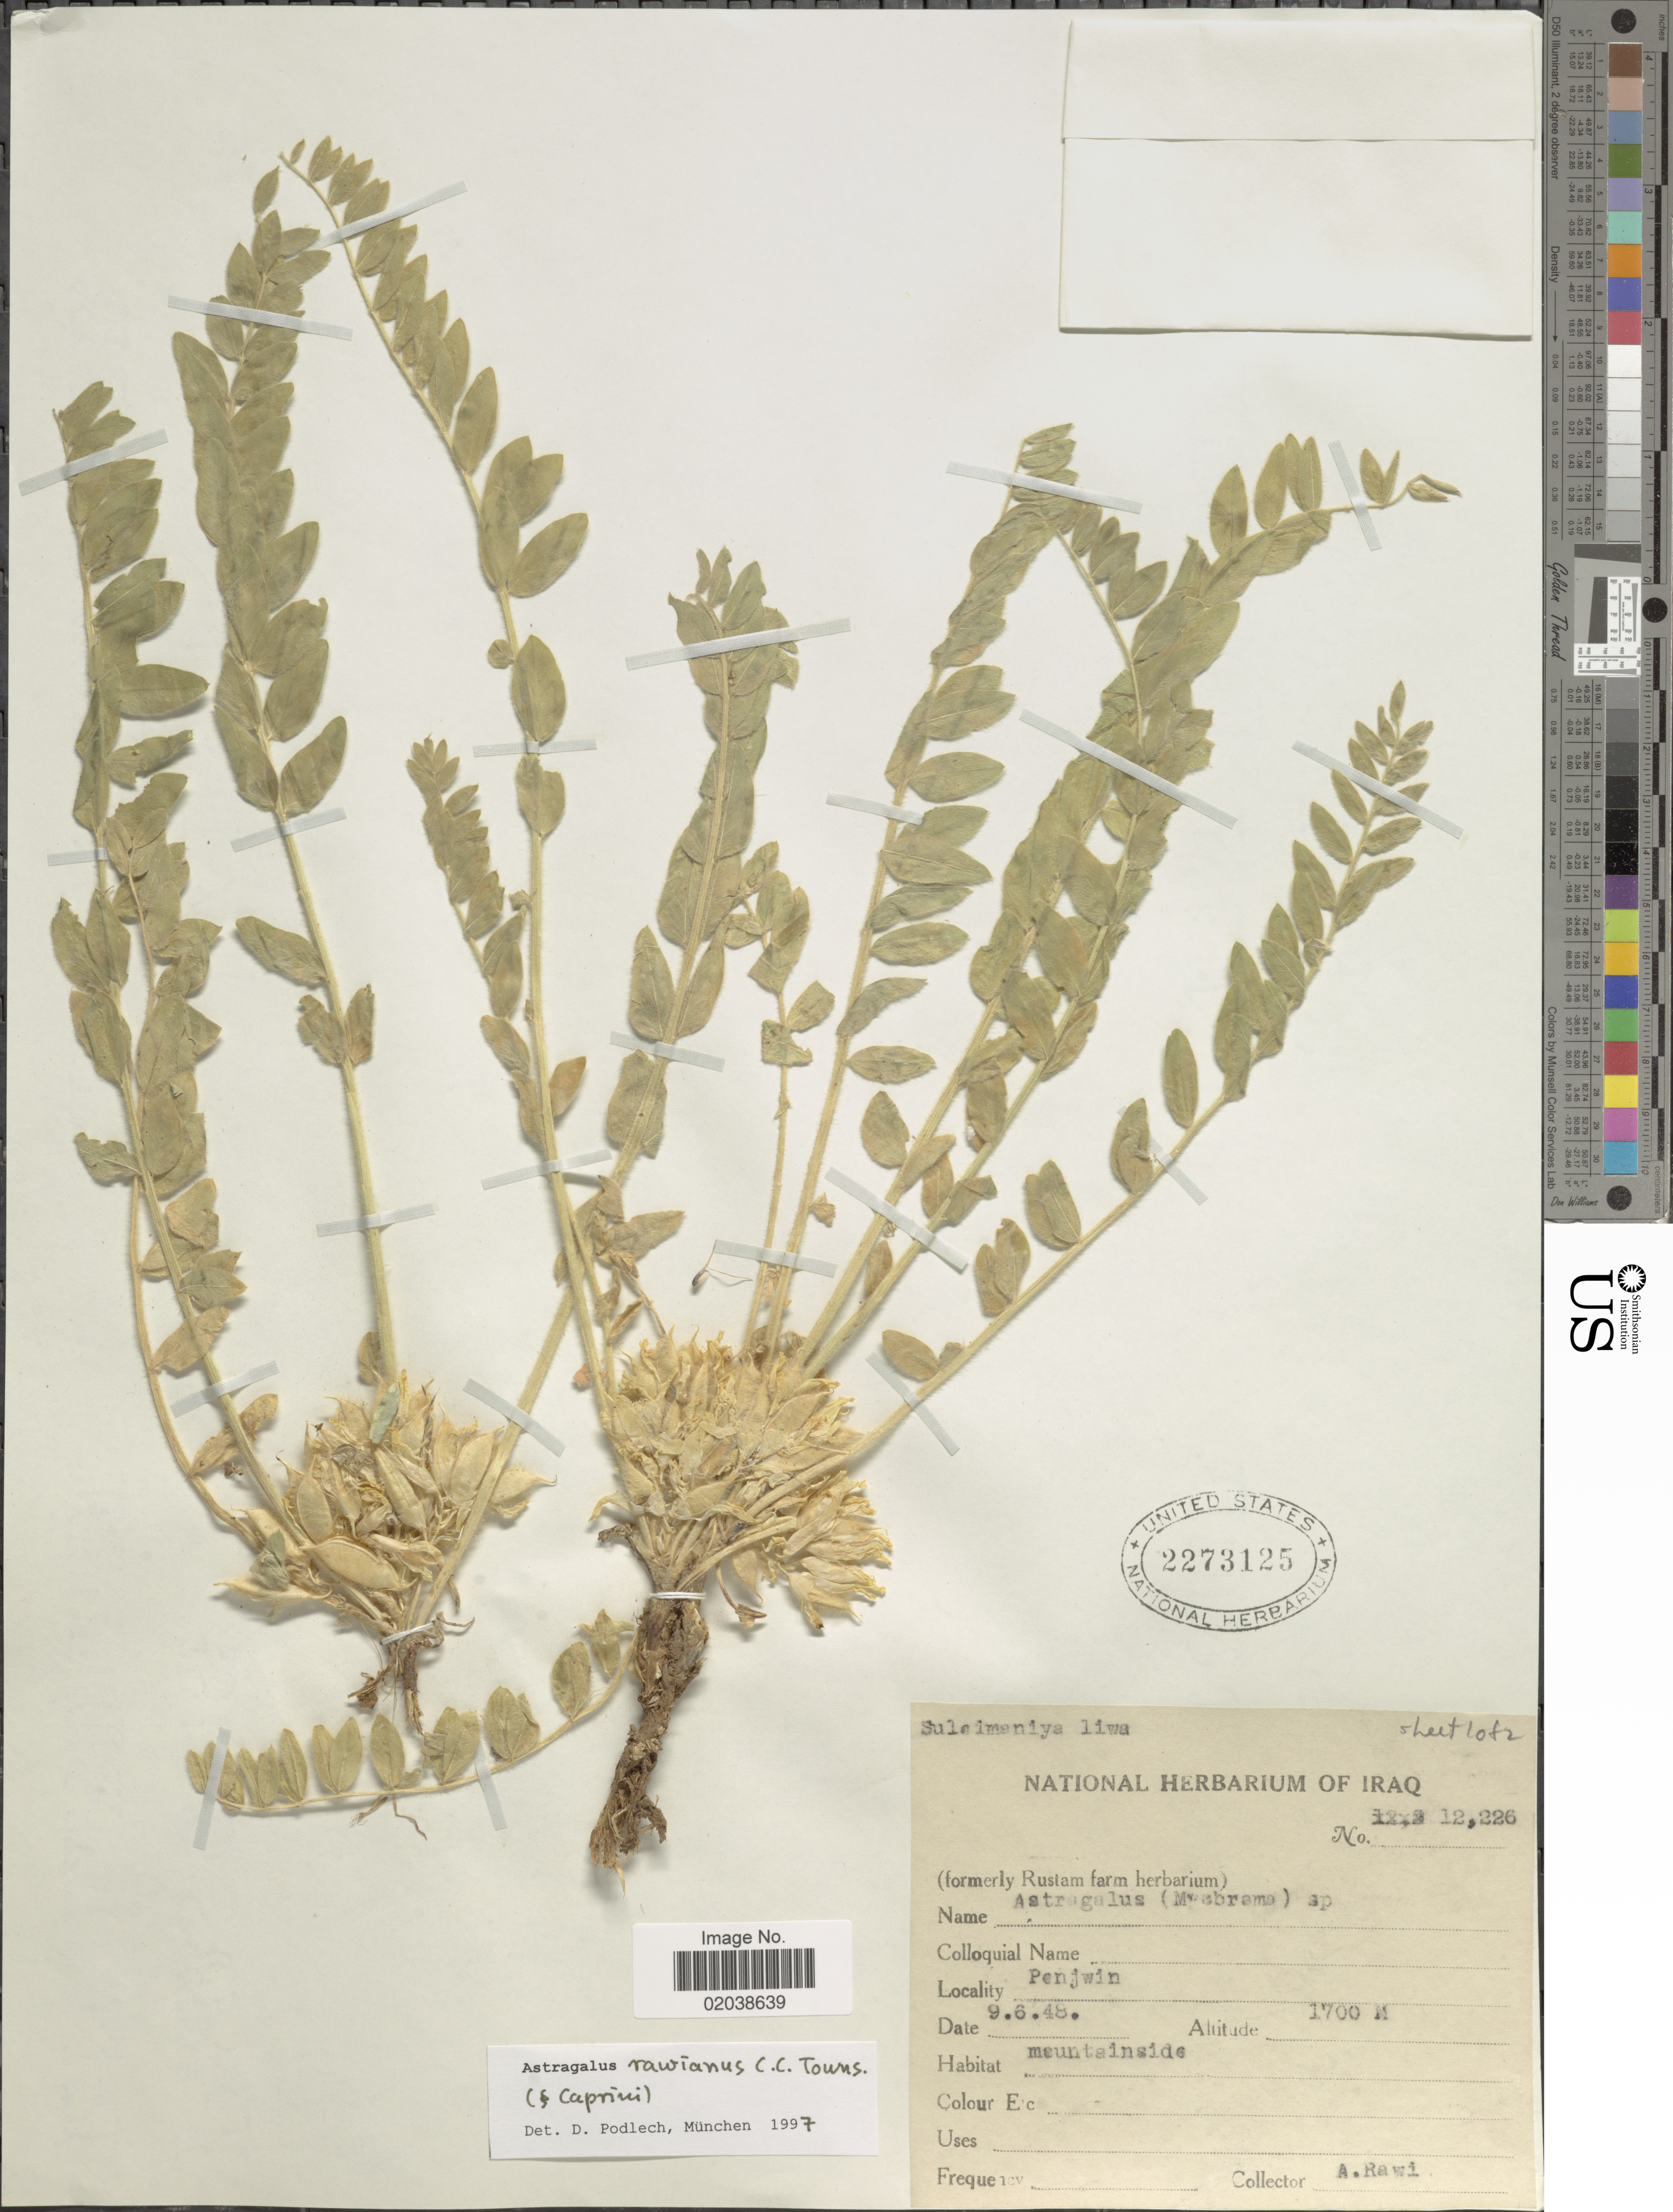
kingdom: Plantae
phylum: Tracheophyta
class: Magnoliopsida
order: Fabales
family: Fabaceae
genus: Astragalus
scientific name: Astragalus rawianus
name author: C. C. Towns.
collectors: A. Rawi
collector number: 12226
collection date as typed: Transcribed d/m/y: 9/6/48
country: Iraq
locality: Penjwin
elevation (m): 1700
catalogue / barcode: US 2273125